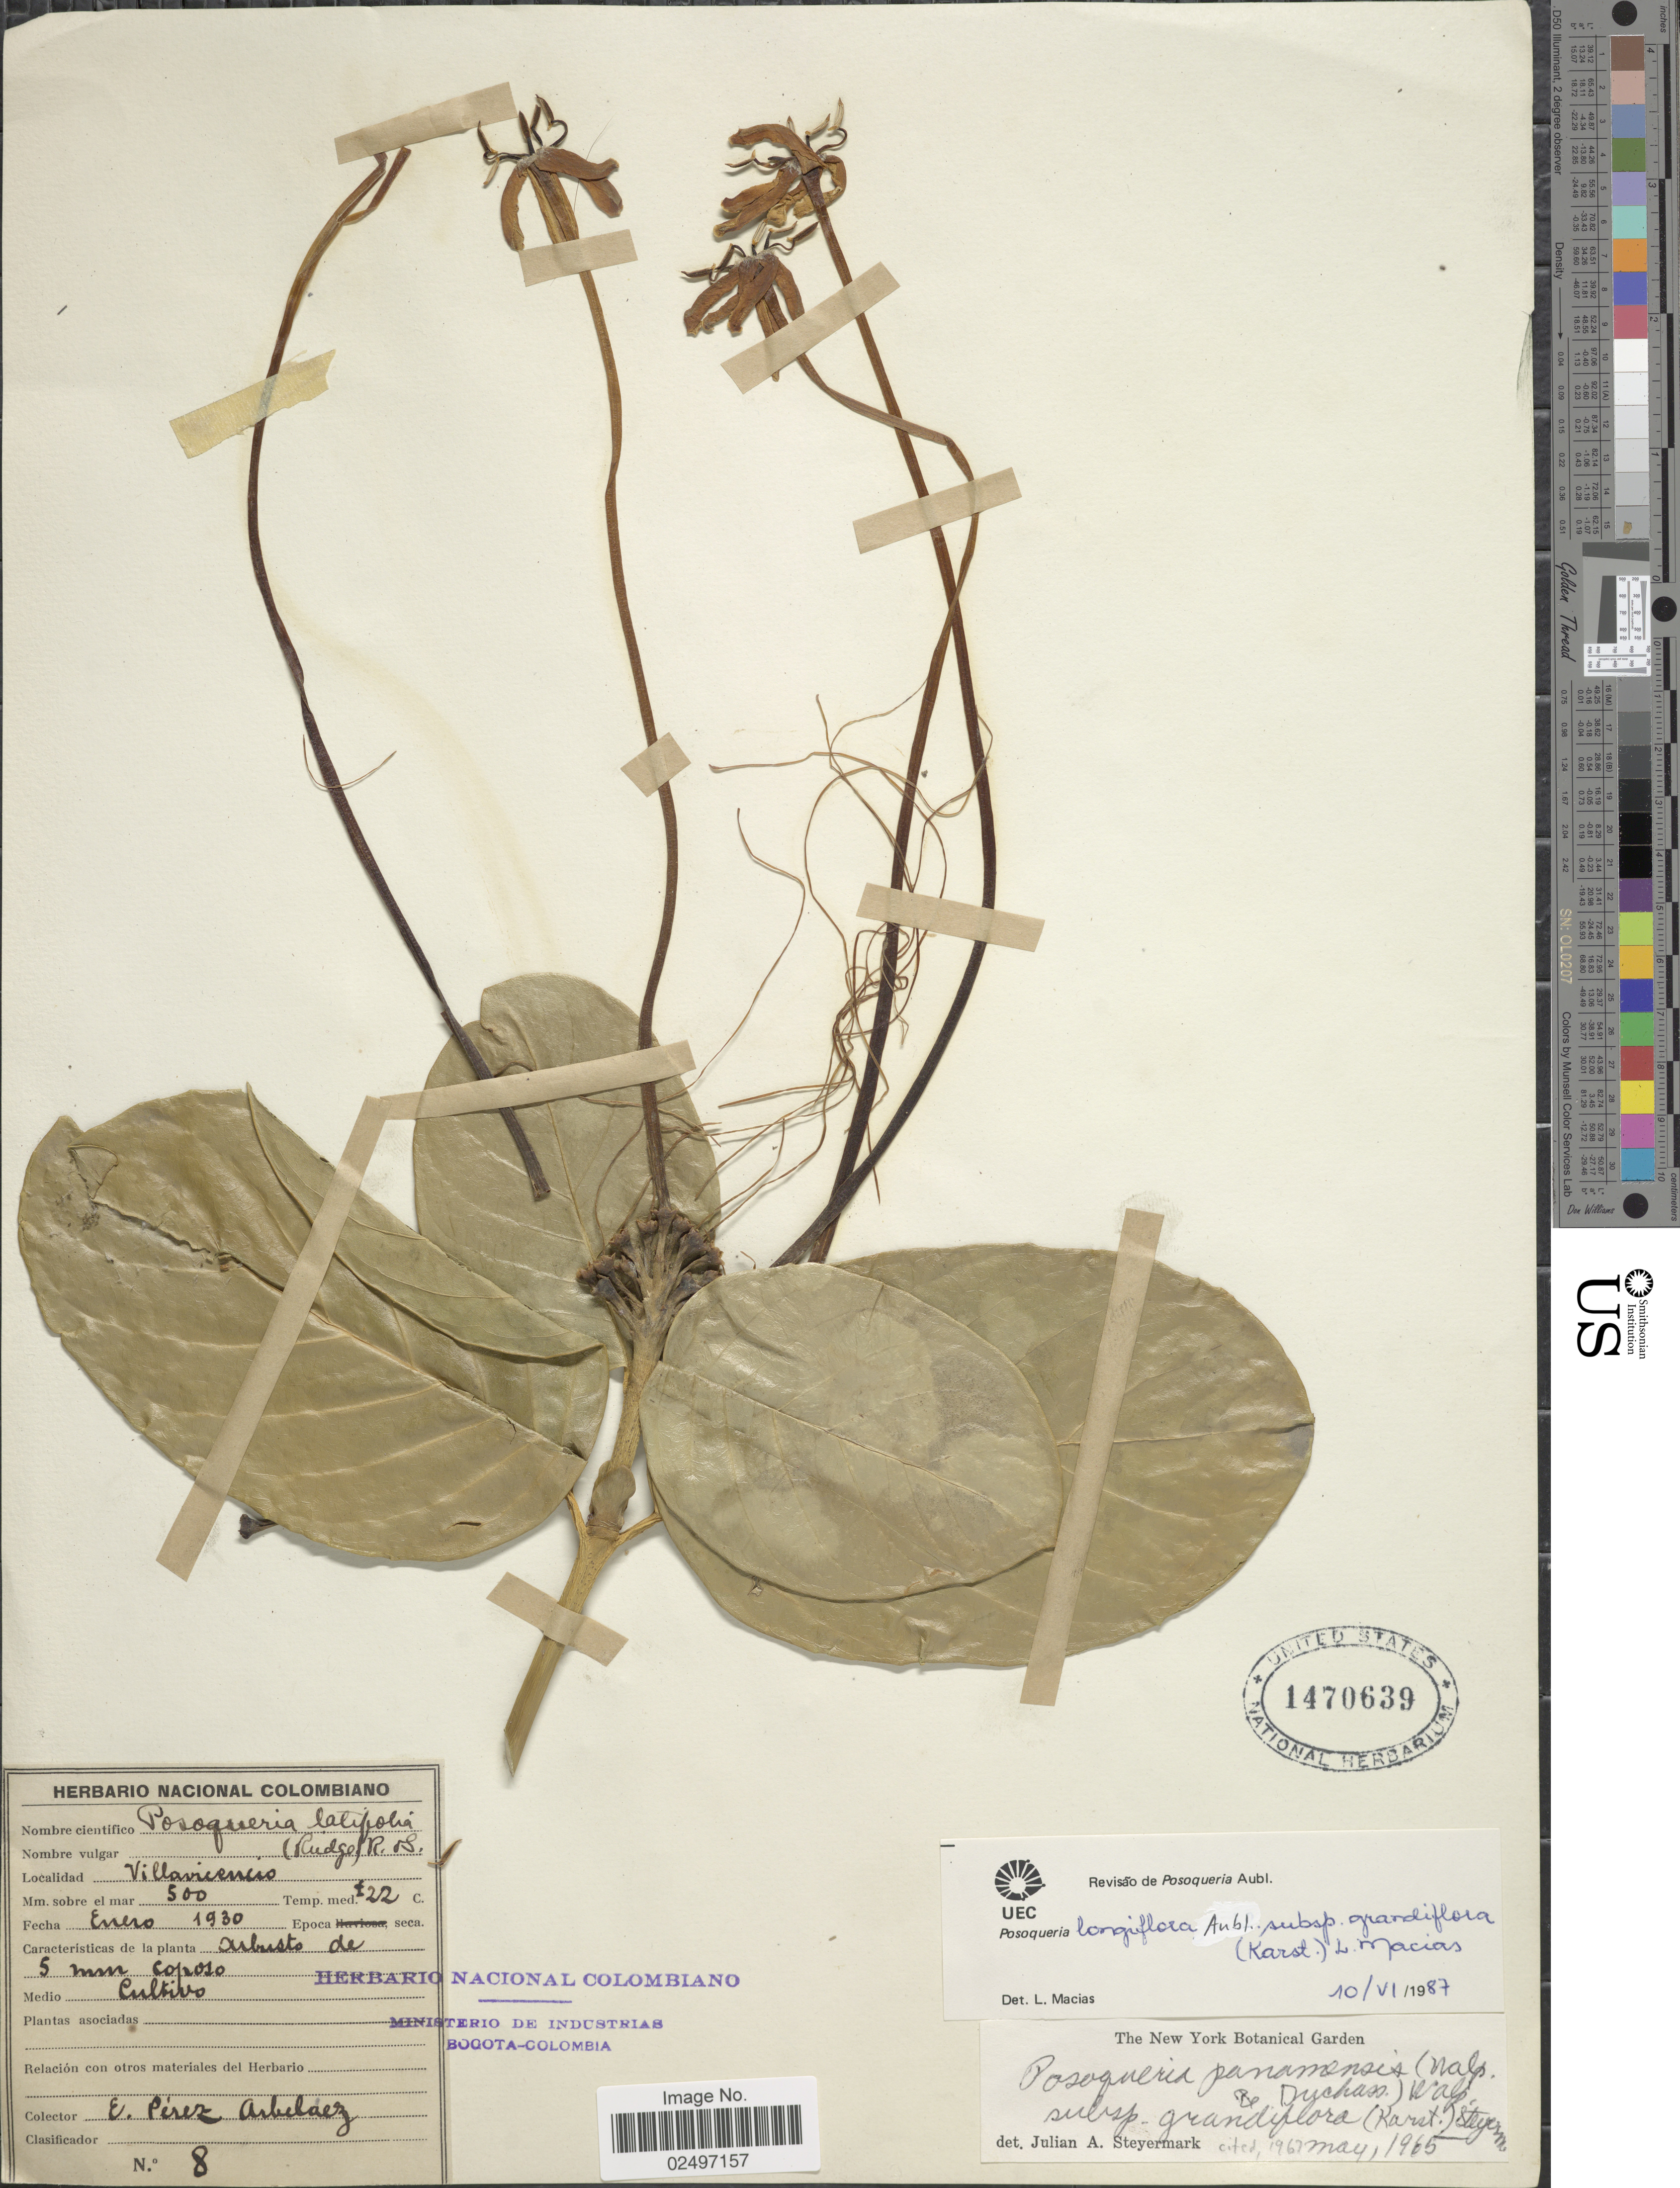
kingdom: Plantae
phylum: Tracheophyta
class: Magnoliopsida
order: Gentianales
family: Rubiaceae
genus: Posoqueria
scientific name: Posoqueria longiflora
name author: Aubl.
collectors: E. Pérez Arbeláez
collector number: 8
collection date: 1930-01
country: Colombia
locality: Villavicencio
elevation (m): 500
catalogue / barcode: US 1470639